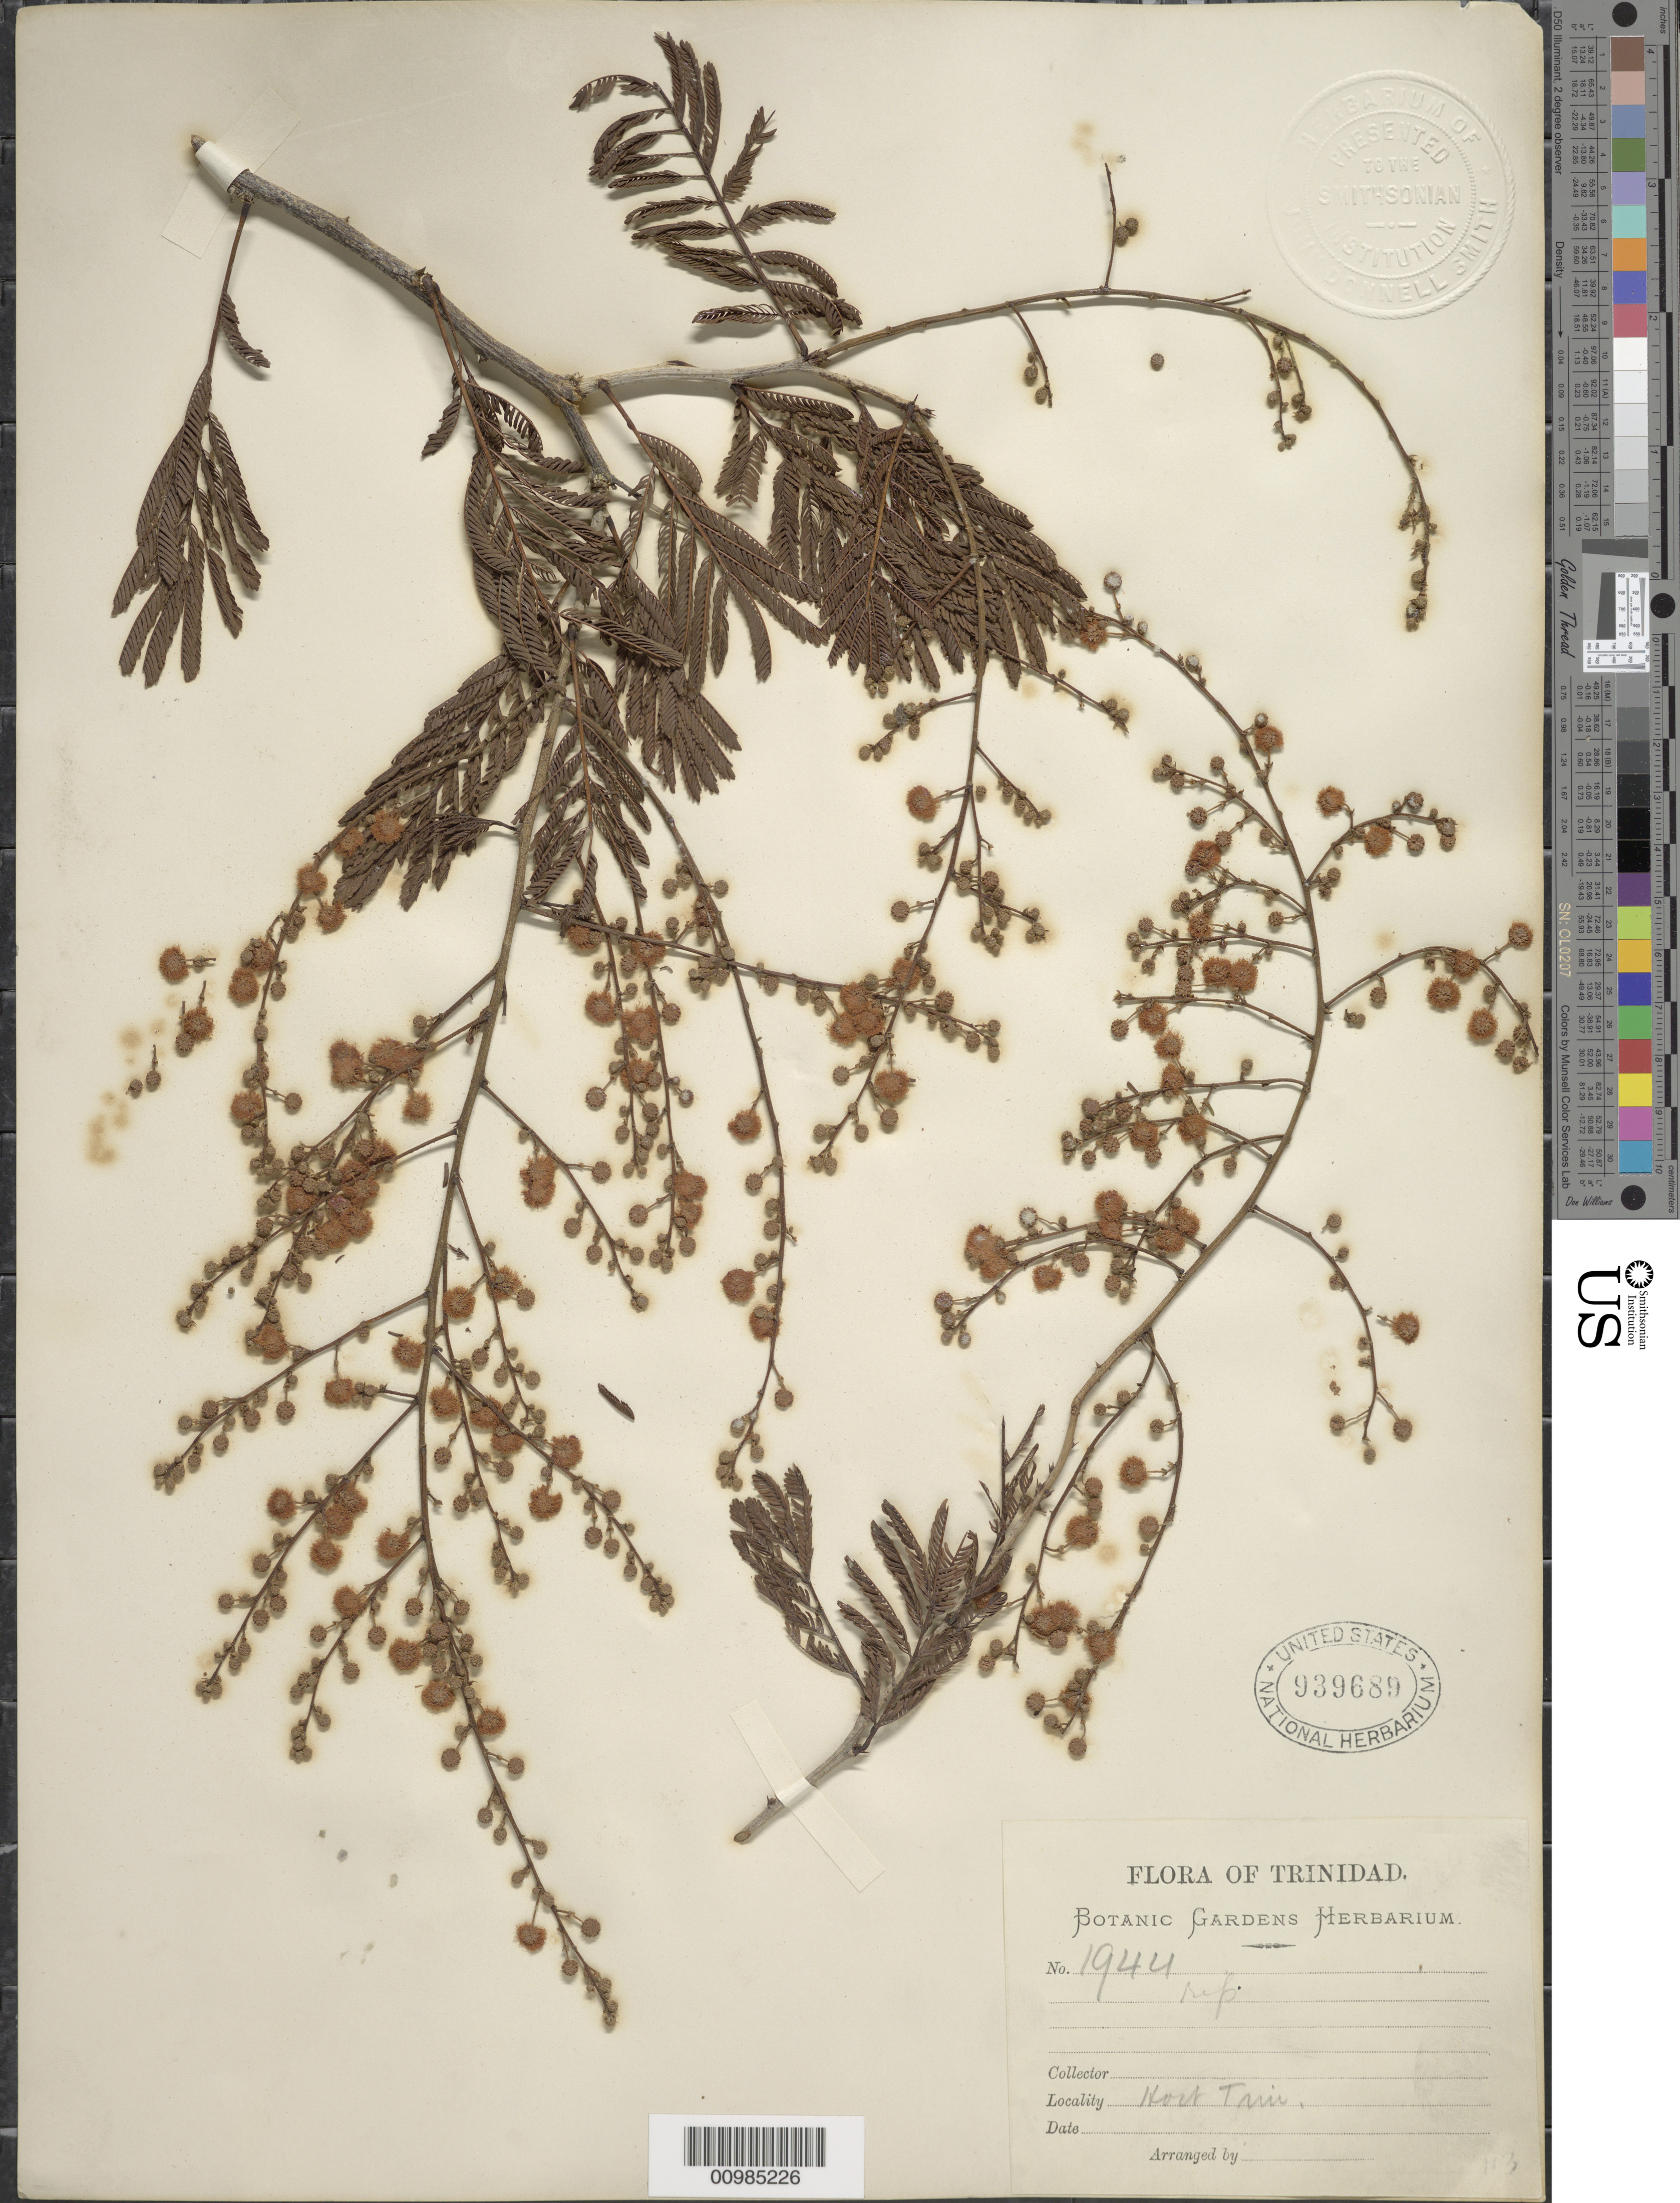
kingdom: Plantae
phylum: Tracheophyta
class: Magnoliopsida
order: Fabales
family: Fabaceae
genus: Senegalia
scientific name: Senegalia sp.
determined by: Mansano, V. F.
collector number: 1944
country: Trinidad and Tobago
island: Trinidad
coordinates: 0 N, 0 E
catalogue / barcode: US 939689